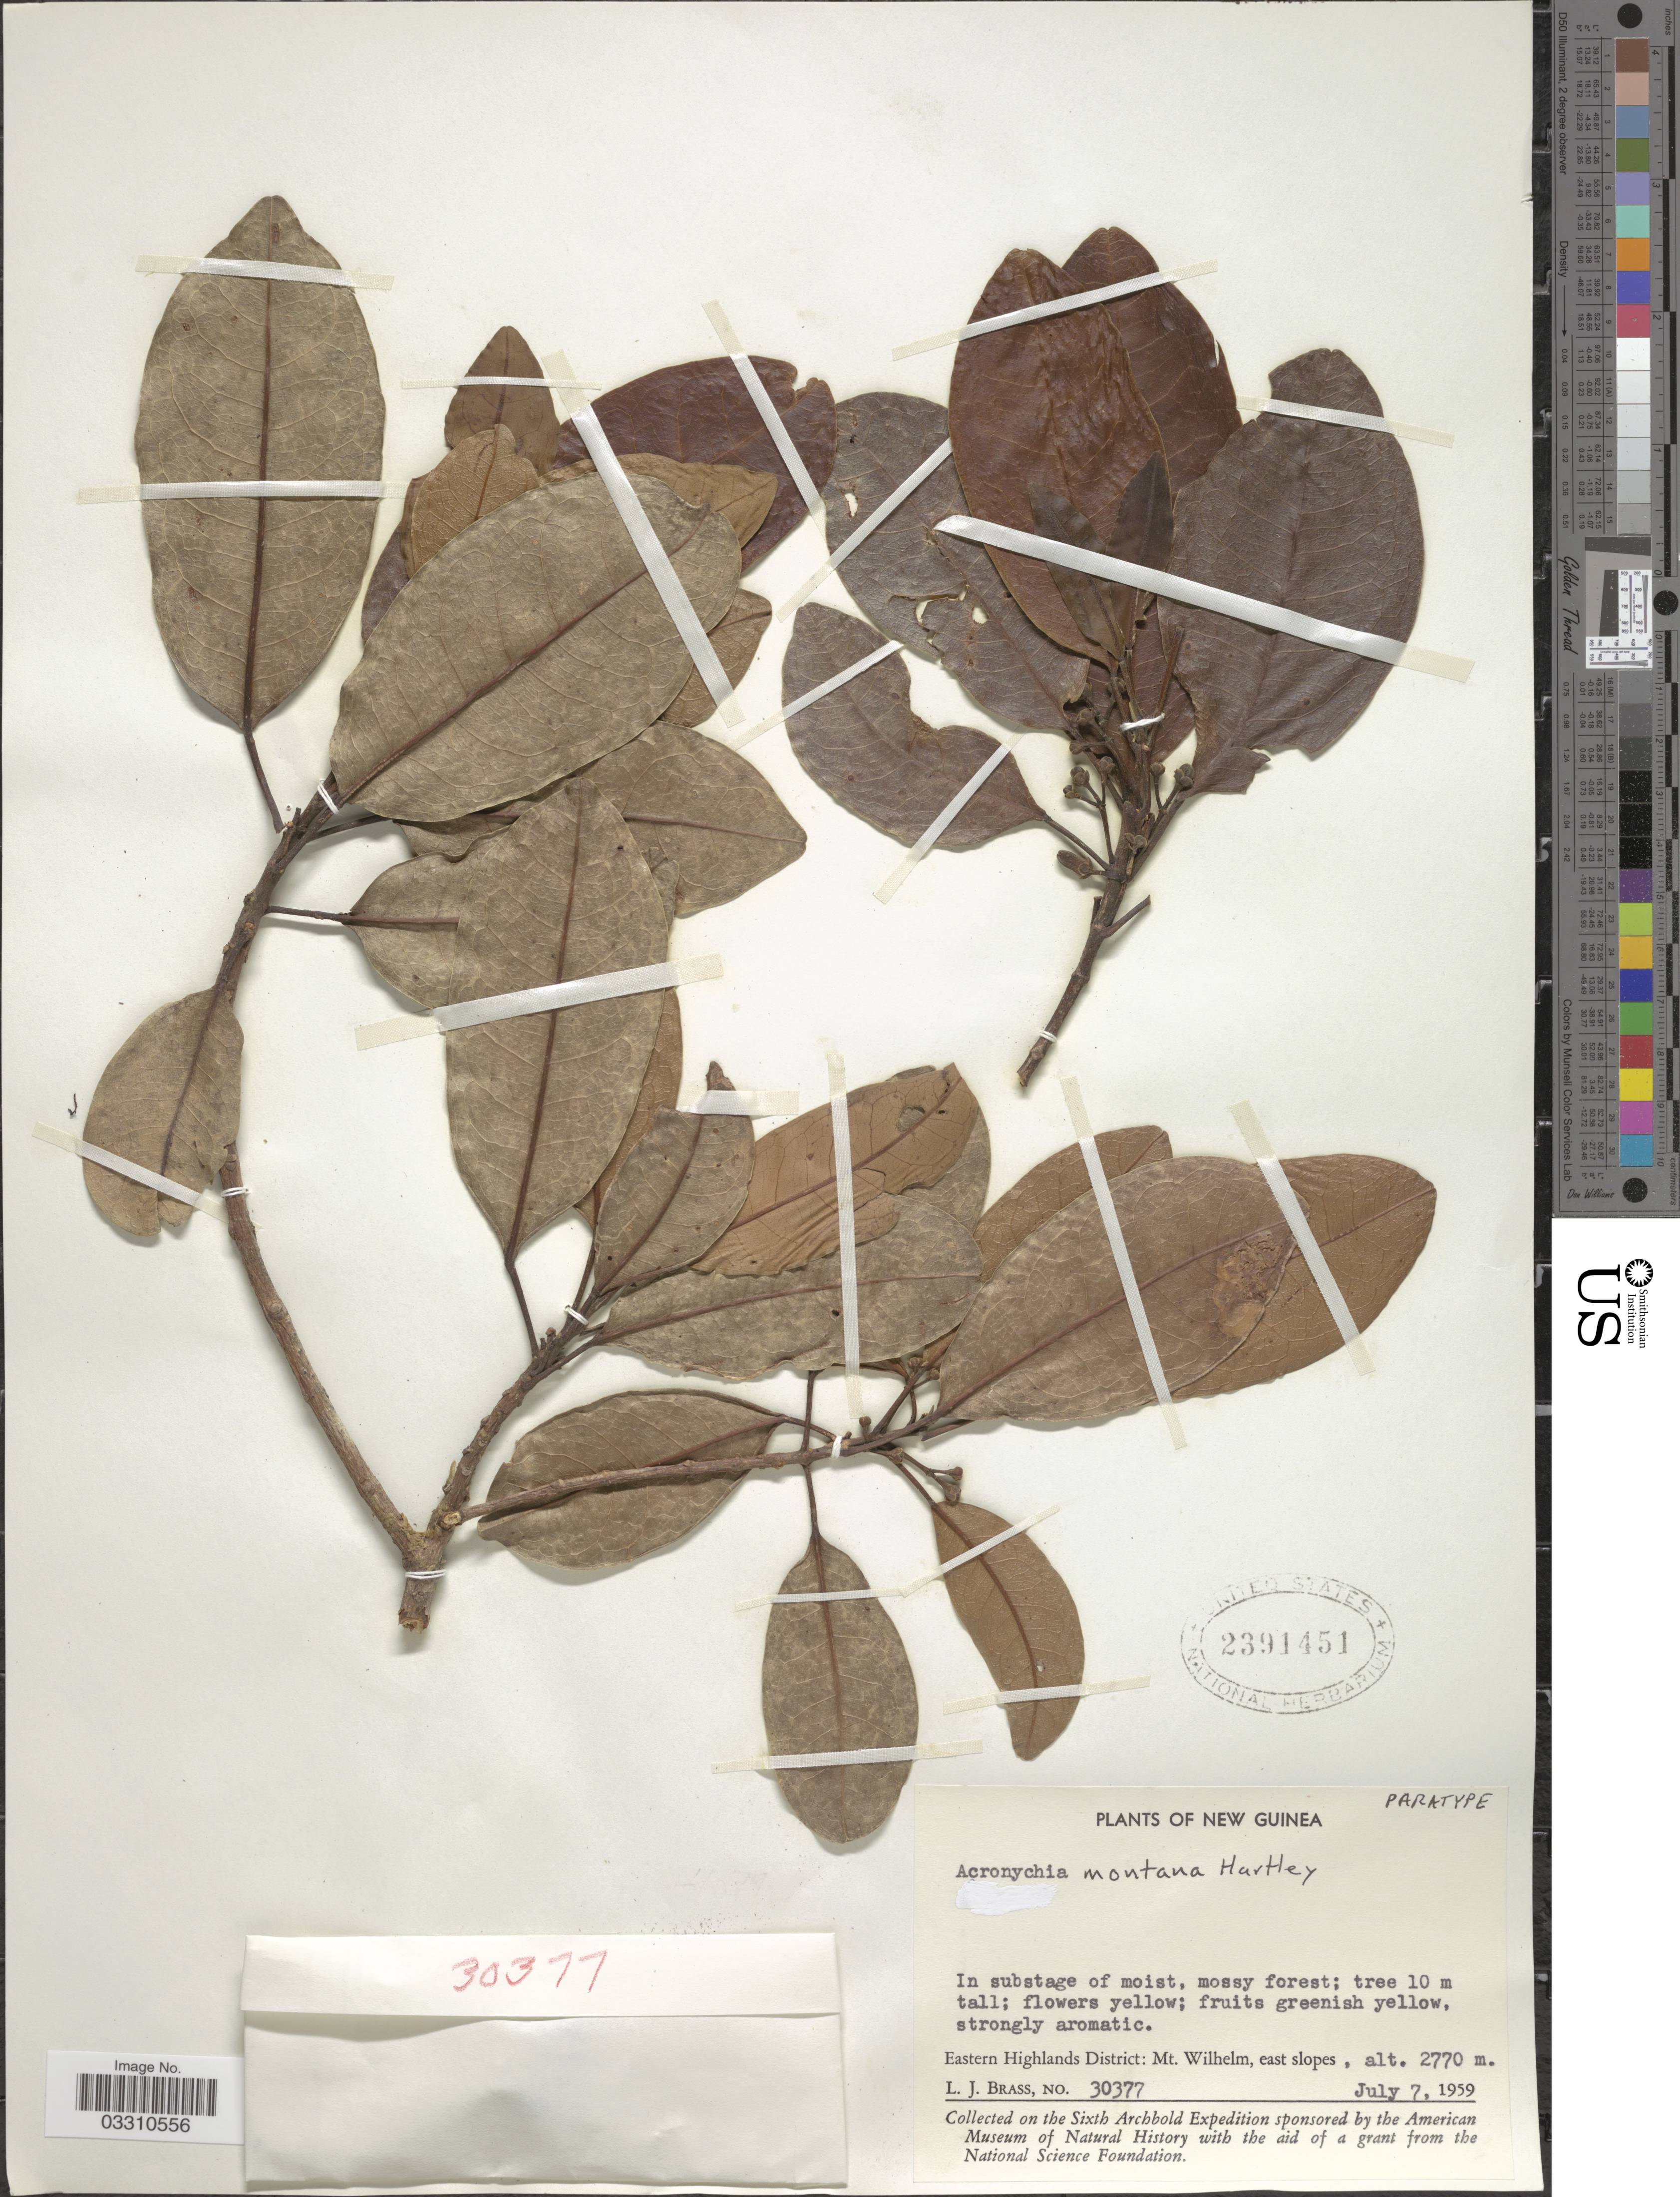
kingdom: Plantae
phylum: Tracheophyta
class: Magnoliopsida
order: Sapindales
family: Rutaceae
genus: Acronychia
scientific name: Acronychia montana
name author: T.G. Hartley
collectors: L. J. Brass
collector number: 30377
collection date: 1959-07-07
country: Papua New Guinea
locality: New Guinea. Eastern Highlands District: Mt. Wilhelm, east slopes.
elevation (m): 2770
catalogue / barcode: US 2391451